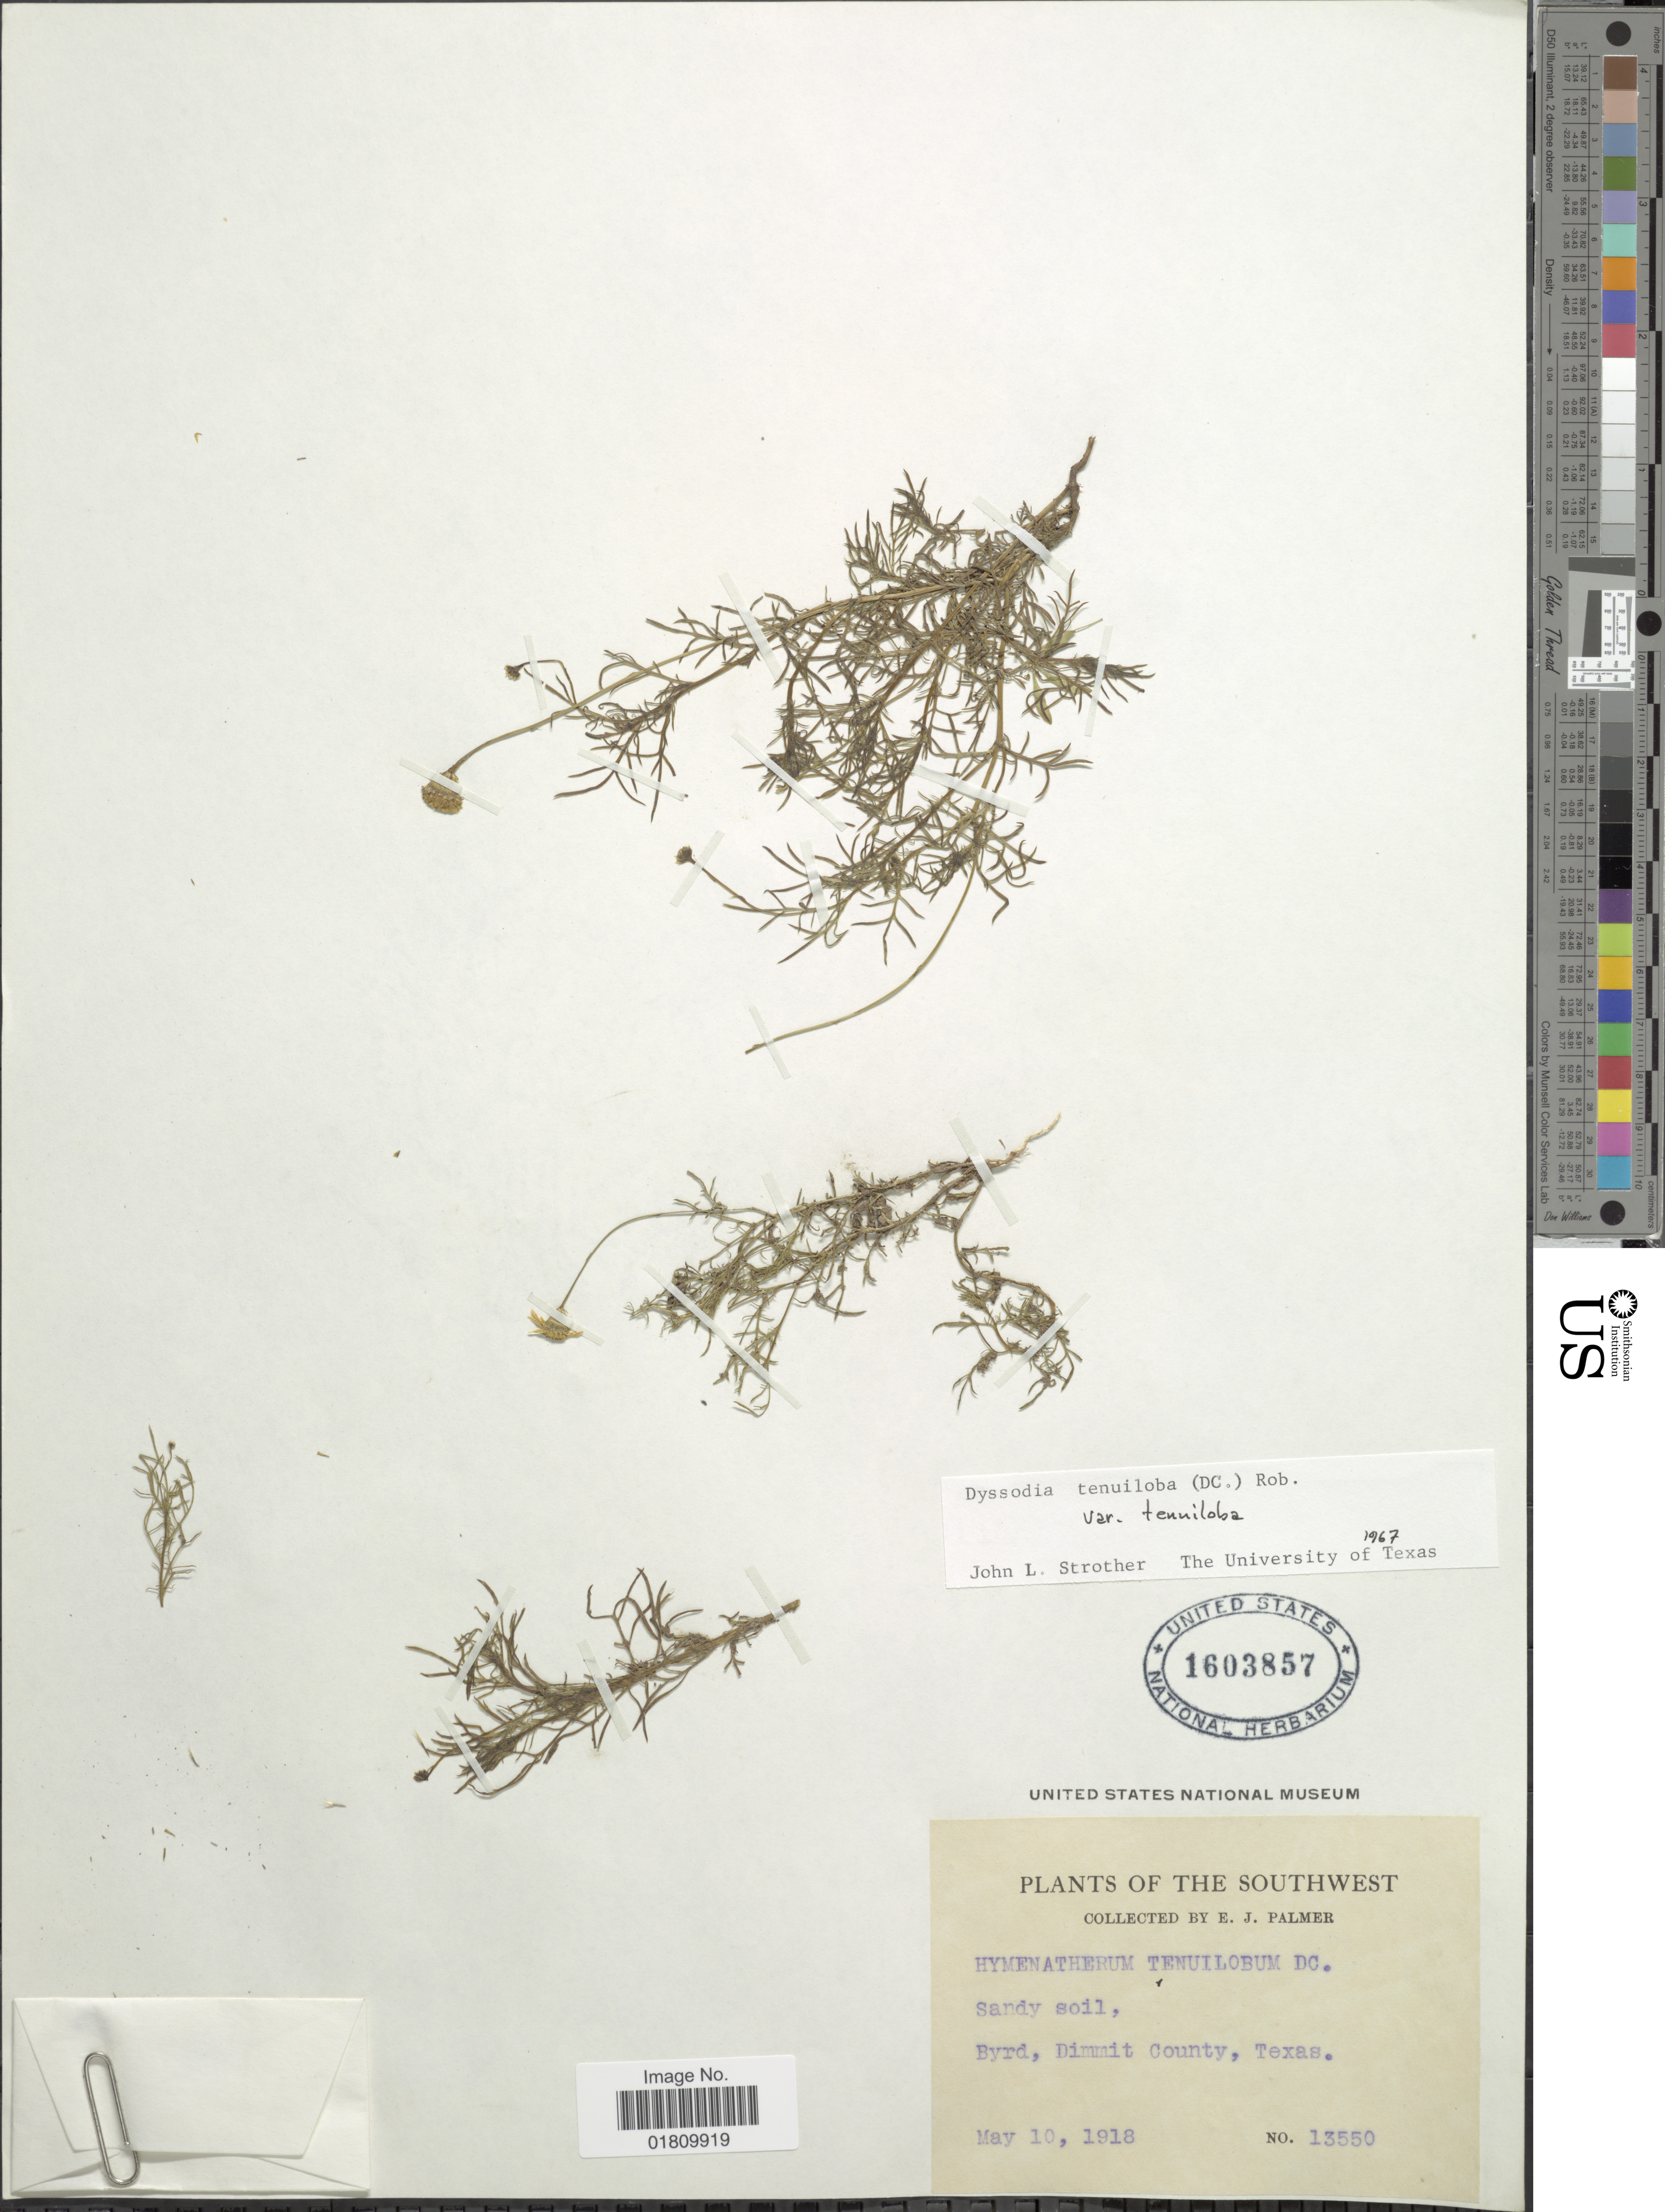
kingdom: Plantae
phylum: Tracheophyta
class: Magnoliopsida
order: Asterales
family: Asteraceae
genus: Thymophylla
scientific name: Thymophylla tenuiloba var. tenuiloba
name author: (DC.) Small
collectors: E. J. Palmer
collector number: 13550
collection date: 1918-05-10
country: United States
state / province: Texas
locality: Southwest, sandy soil, Byrd, Dimmit County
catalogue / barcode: US 1603857